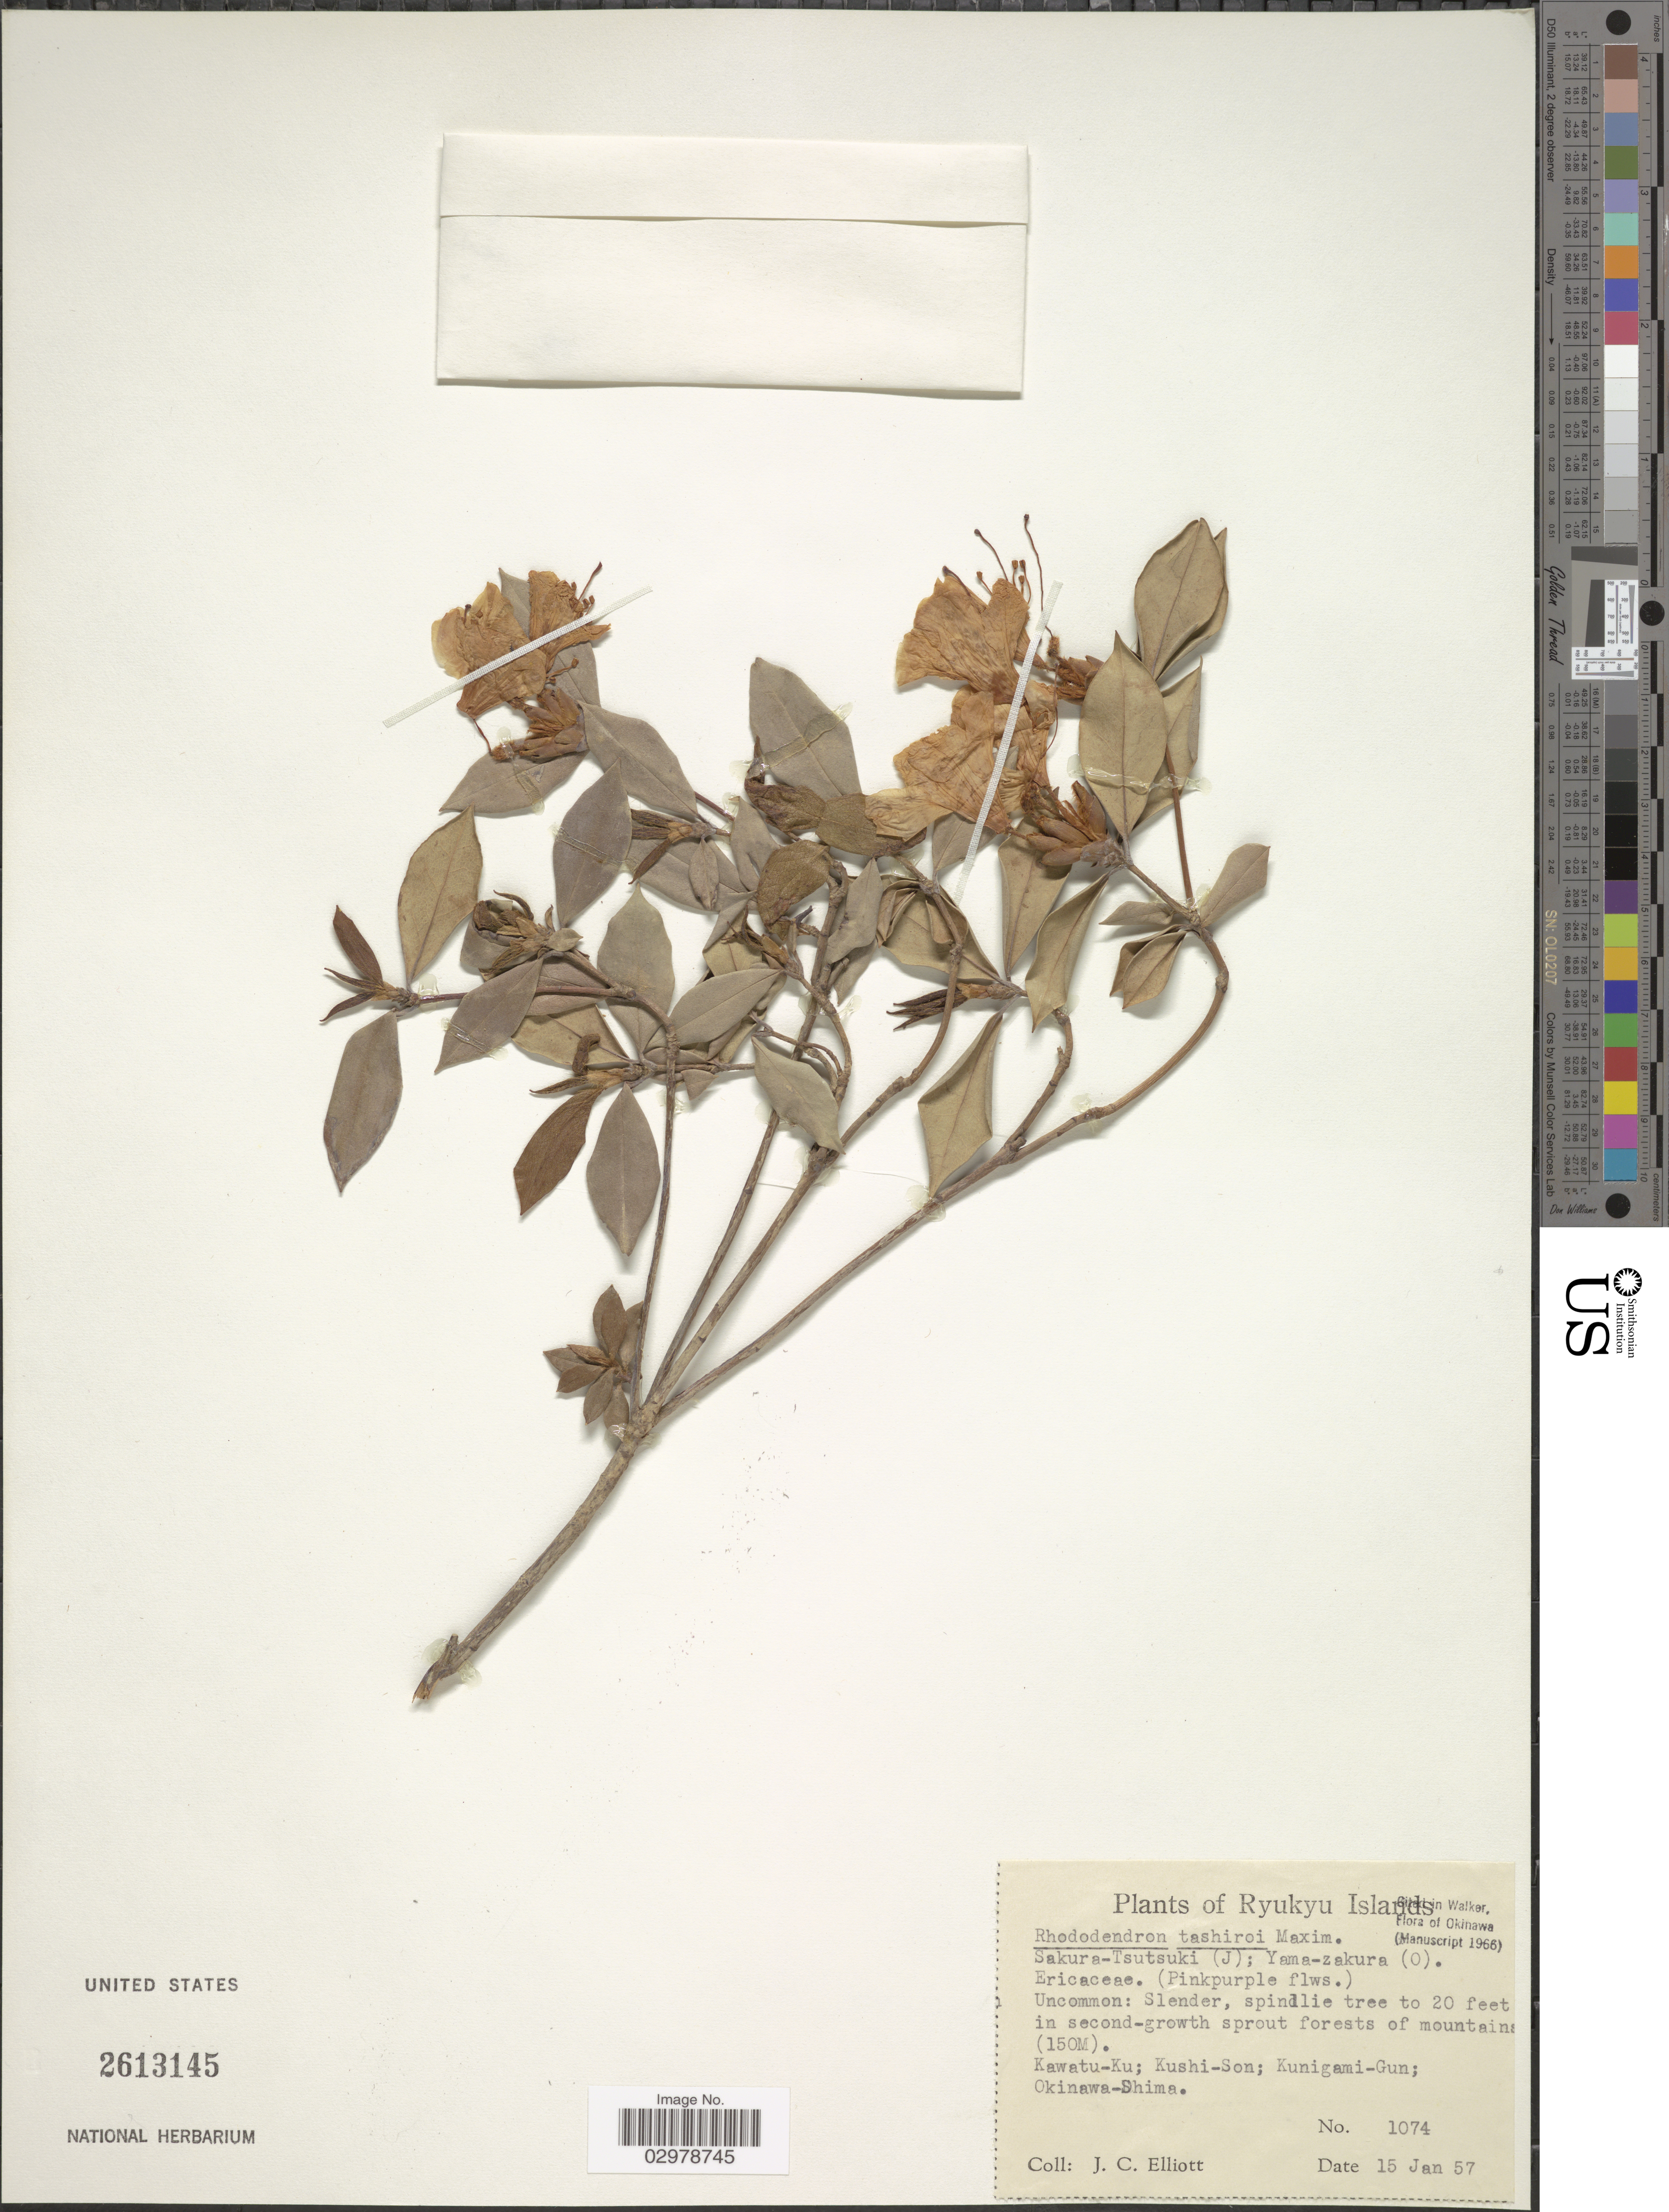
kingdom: Plantae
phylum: Tracheophyta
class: Magnoliopsida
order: Ericales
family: Ericaceae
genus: Rhododendron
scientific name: Rhododendron tashiroi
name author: Maxim.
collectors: J. C. Elliott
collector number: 1074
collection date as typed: Transcribed d/m/y: 15/1/57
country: Japan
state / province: Okinawa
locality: Ryukyu Islands. Kawatu-Ku; Kushi-Son; Kunigami-Gun; [unsure placement] Okinawa-Shima.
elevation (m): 150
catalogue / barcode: US 2613145